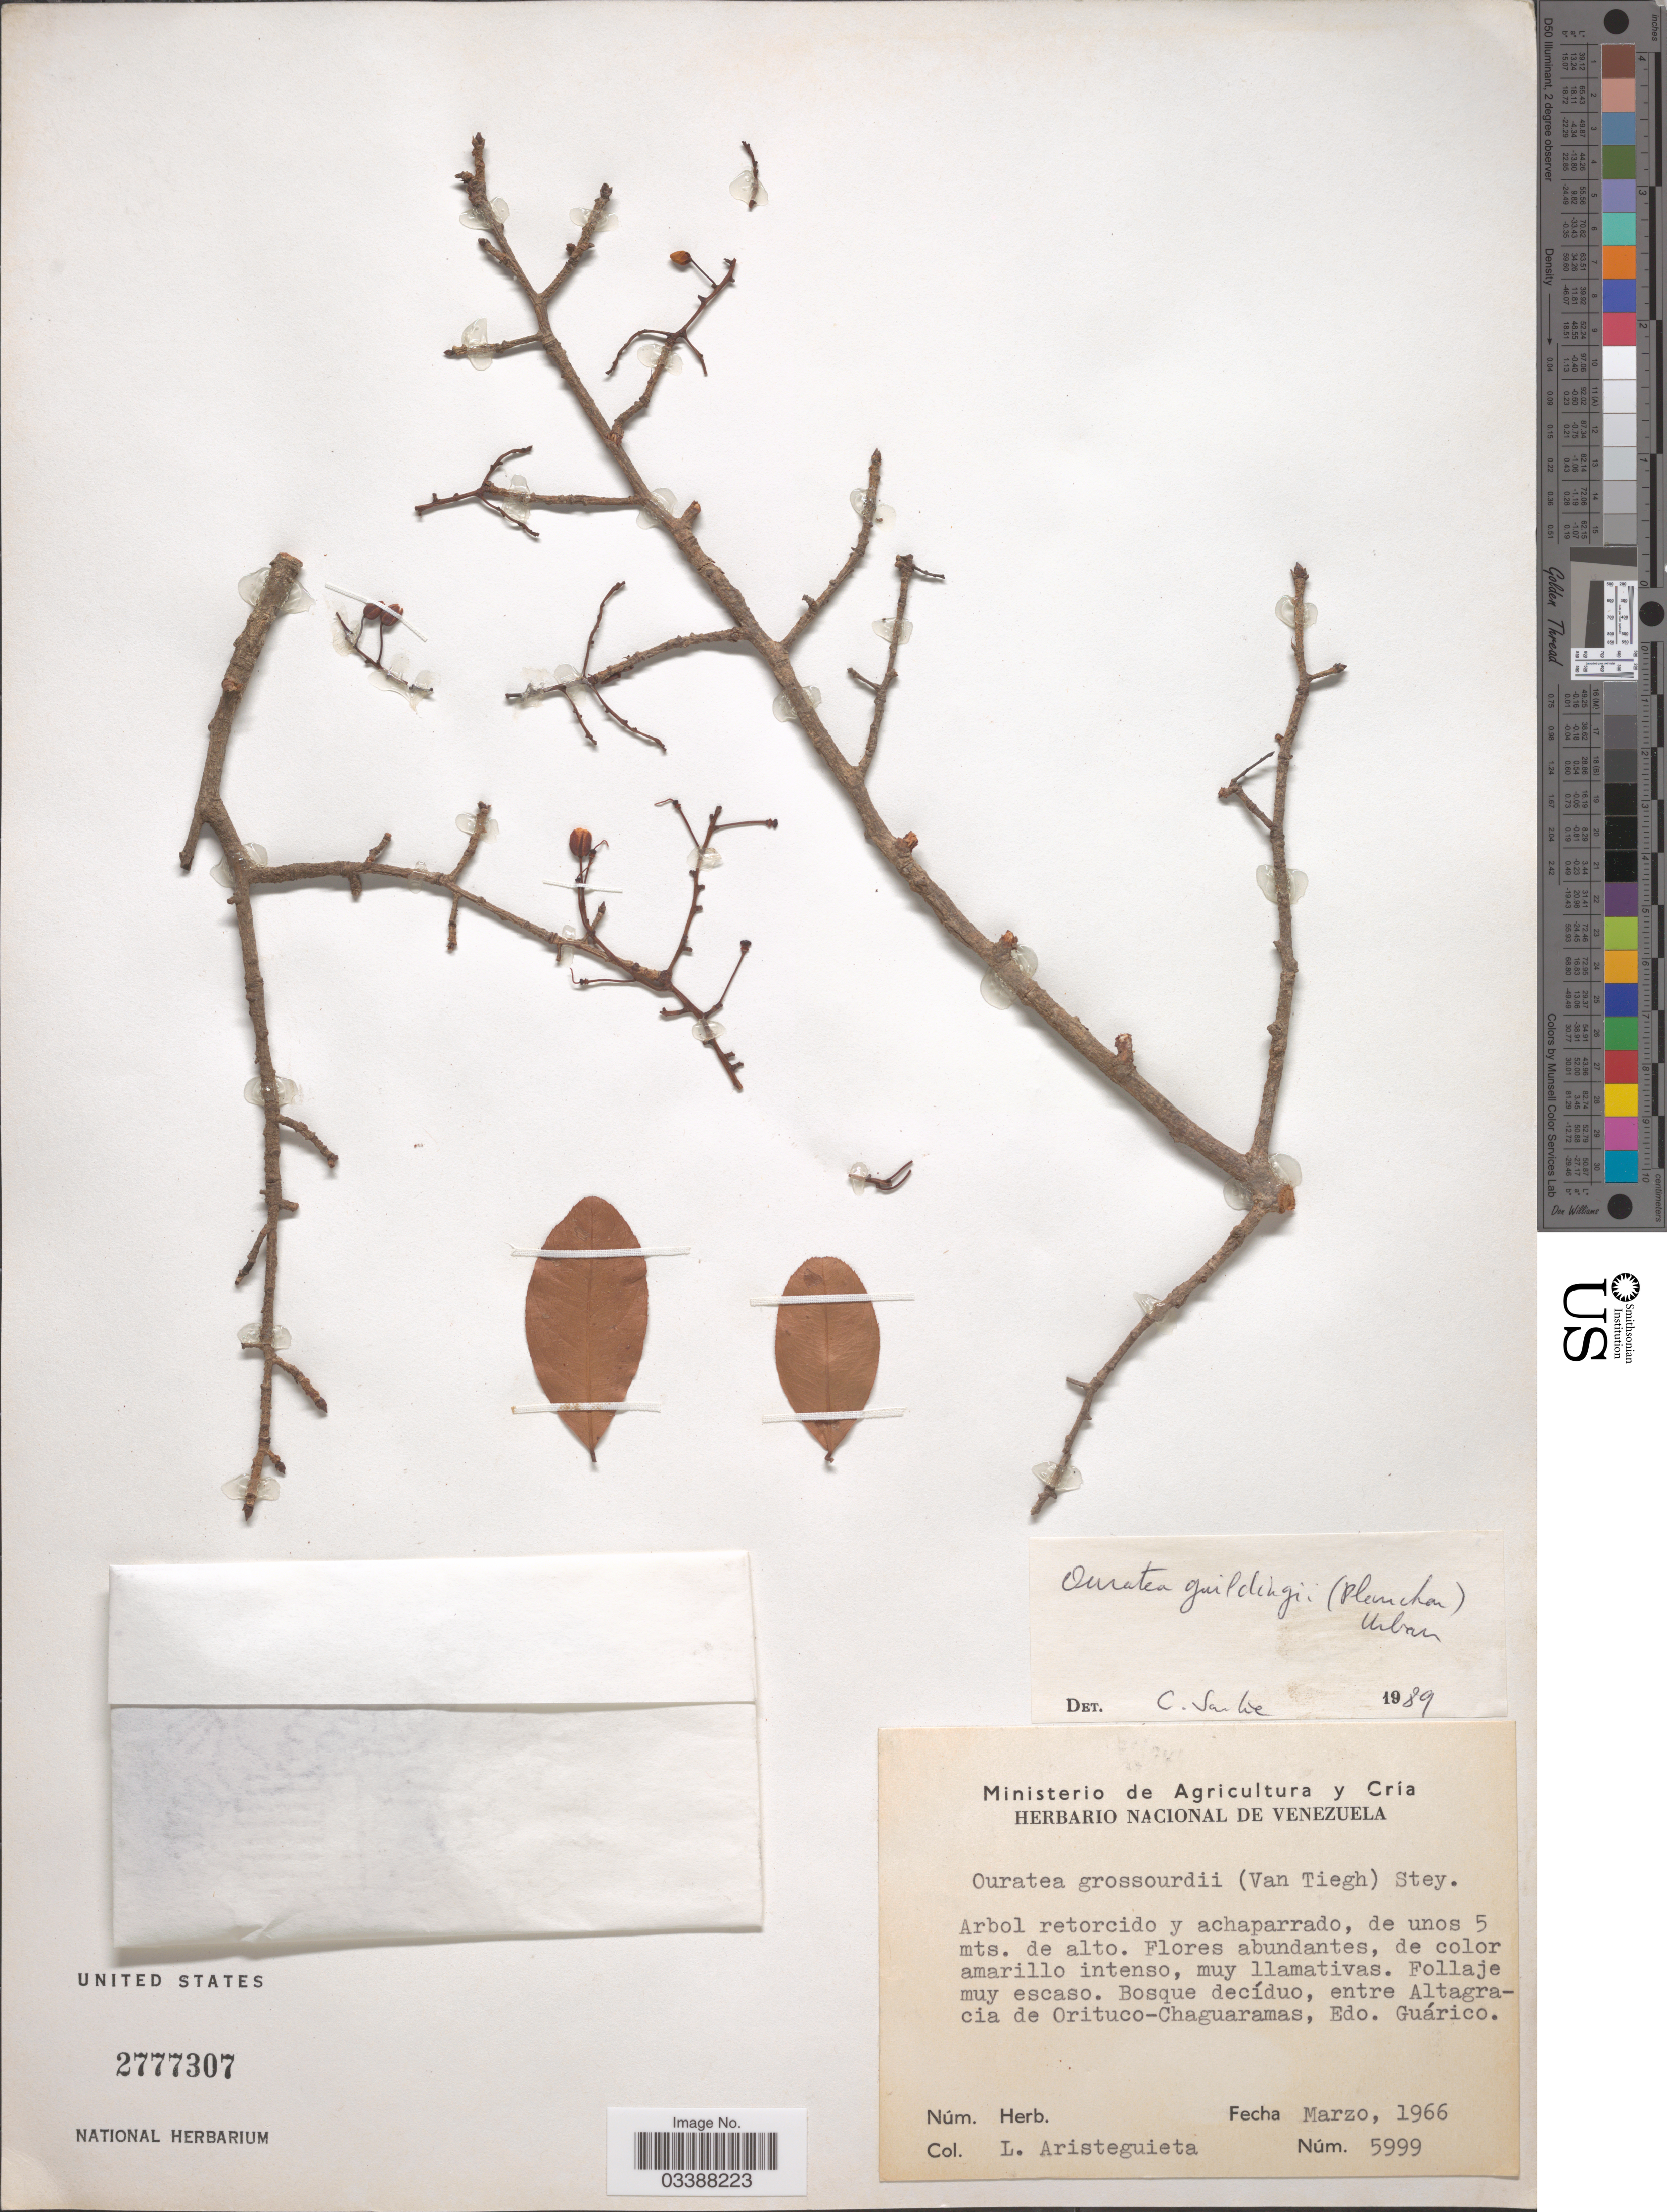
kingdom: Plantae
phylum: Tracheophyta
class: Magnoliopsida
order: Malpighiales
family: Ochnaceae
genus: Ouratea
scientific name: Ouratea guildingii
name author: (Planch.) Urb.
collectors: L. Aristeguieta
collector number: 5999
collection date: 1966-03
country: Venezuela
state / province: Guárico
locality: Bosque decíduo, entre Altagracia de Orituco-Chaguaramas.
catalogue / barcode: US 2777307